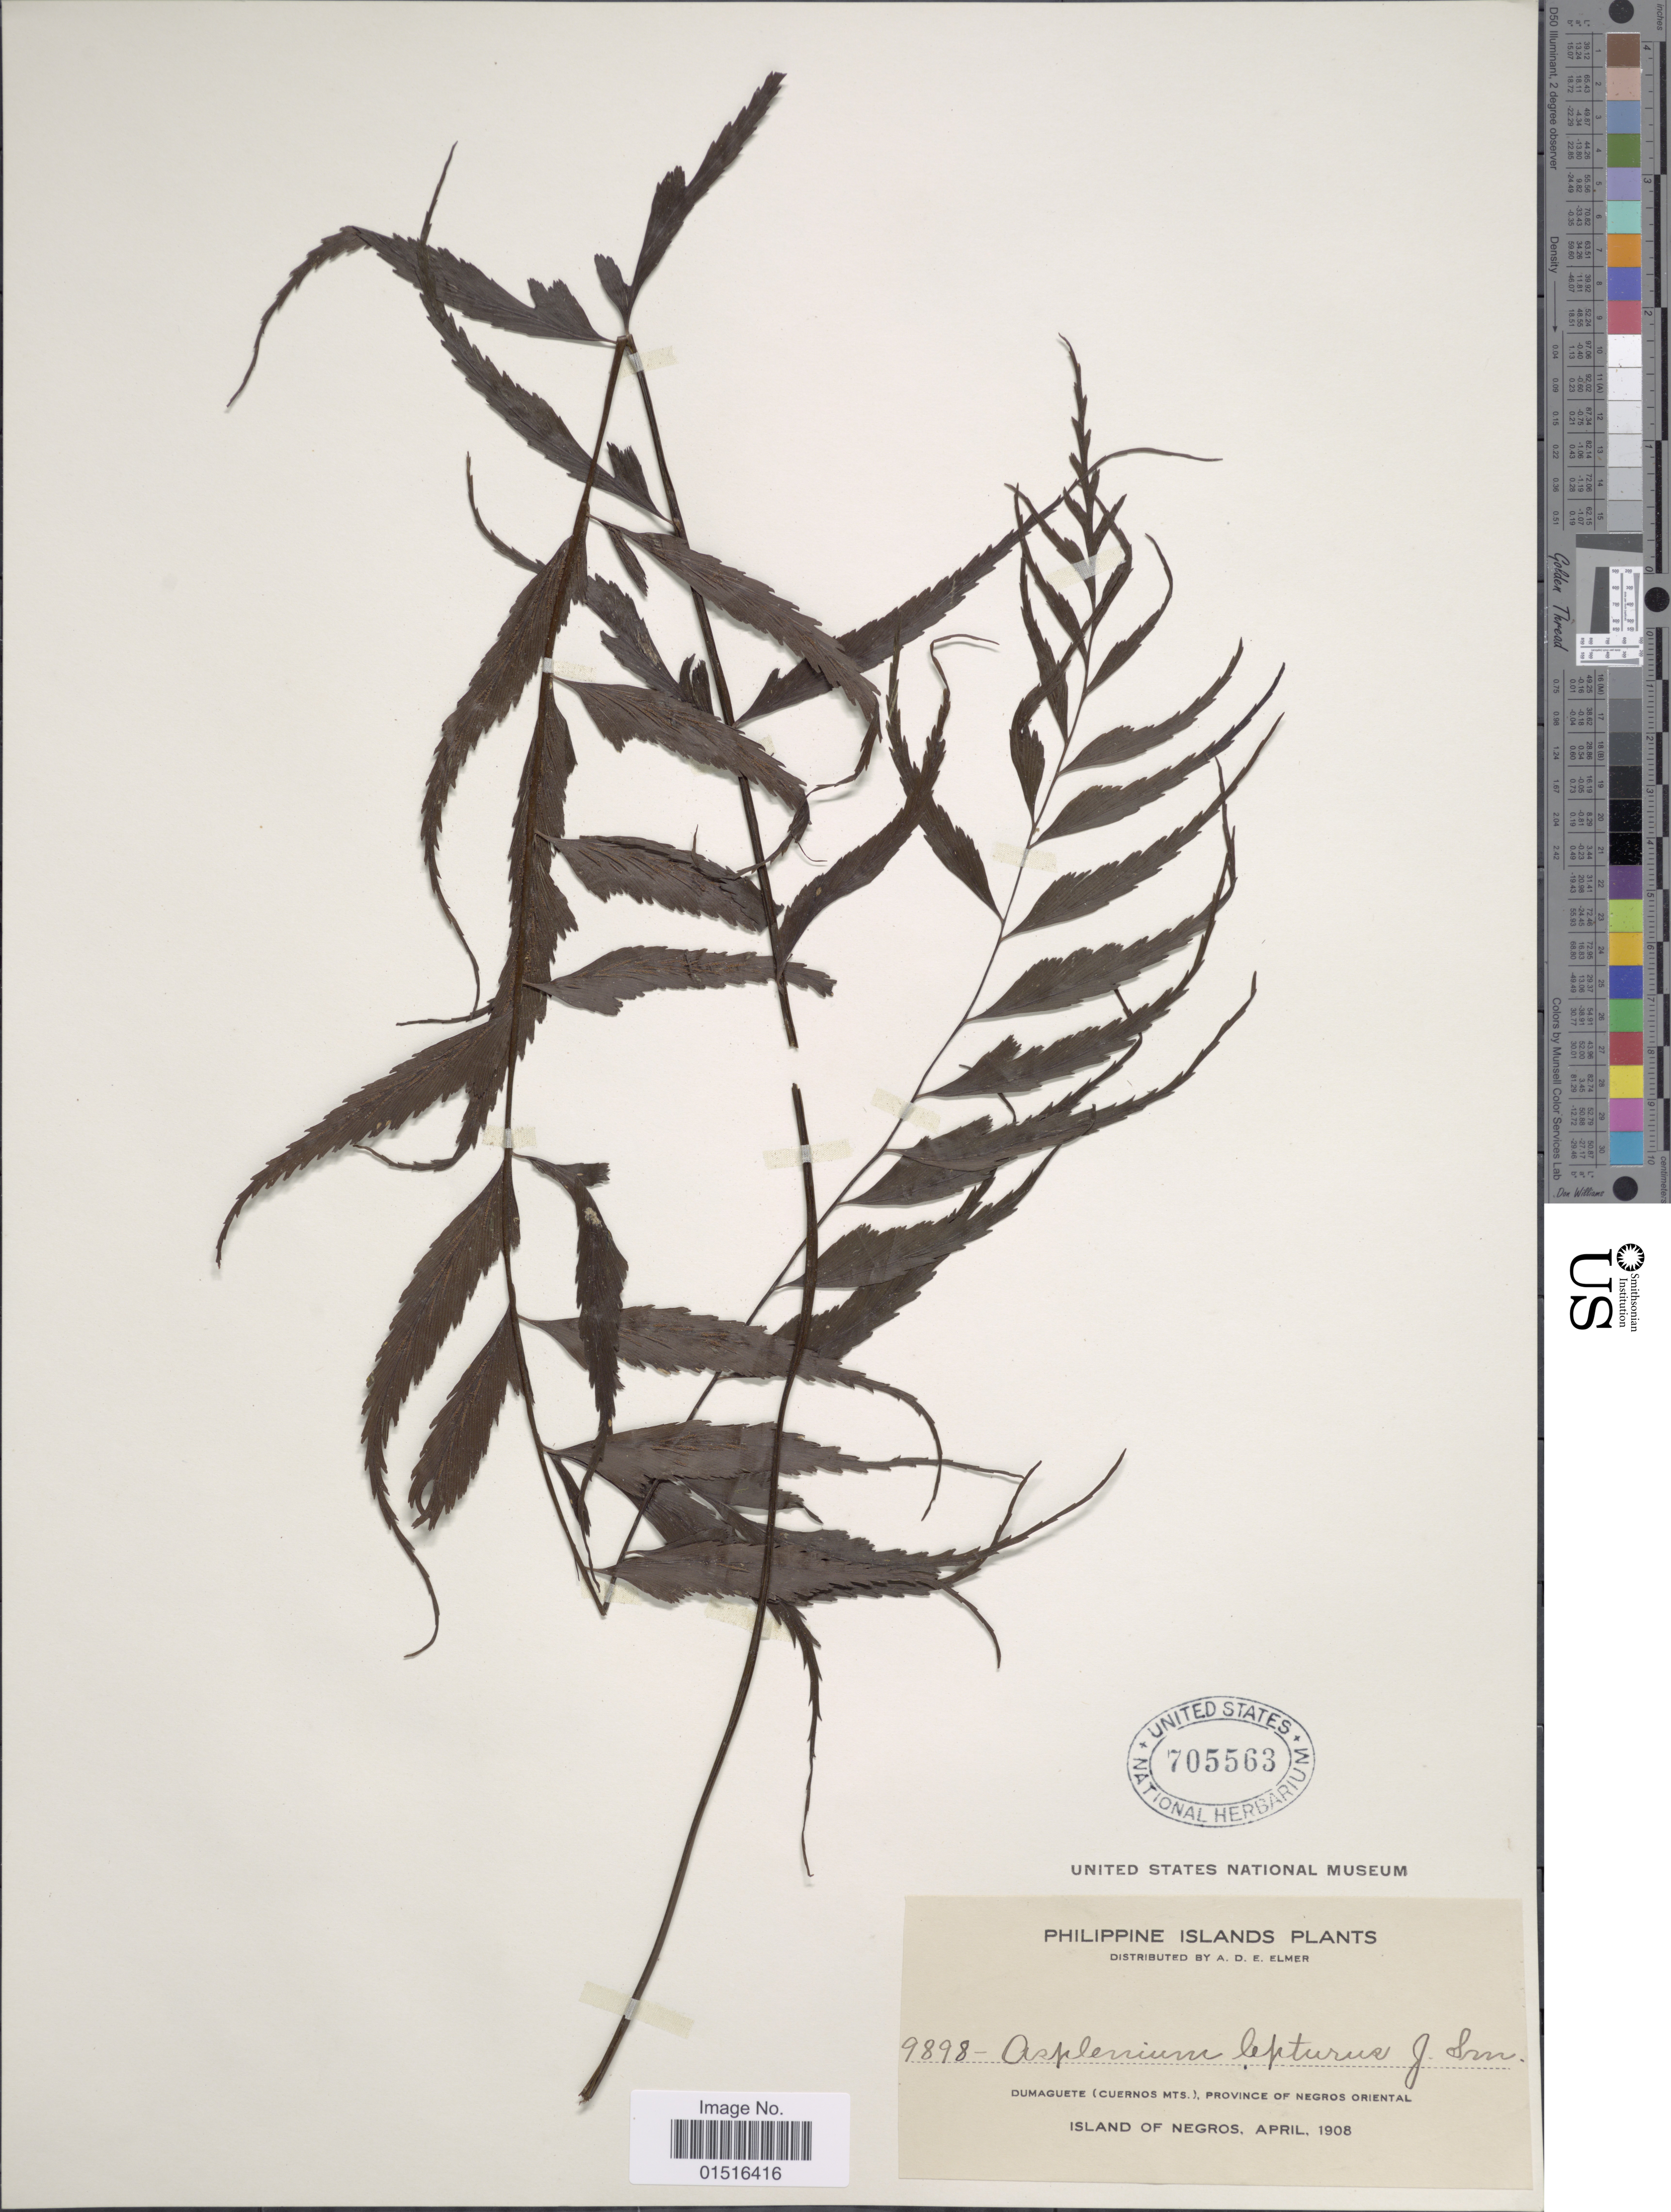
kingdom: Plantae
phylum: Tracheophyta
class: Polypodiopsida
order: Polypodiales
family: Aspleniaceae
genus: Asplenium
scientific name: Asplenium lepturus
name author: J. Sm. ex C. Presl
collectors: A. D. E. Elmer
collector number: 9898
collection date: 1908-04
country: Philippines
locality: Philippine Islands, Dumaguete (Cuernos Mts.), Province of Negros Oriental, Island of Negros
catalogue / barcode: US 705563